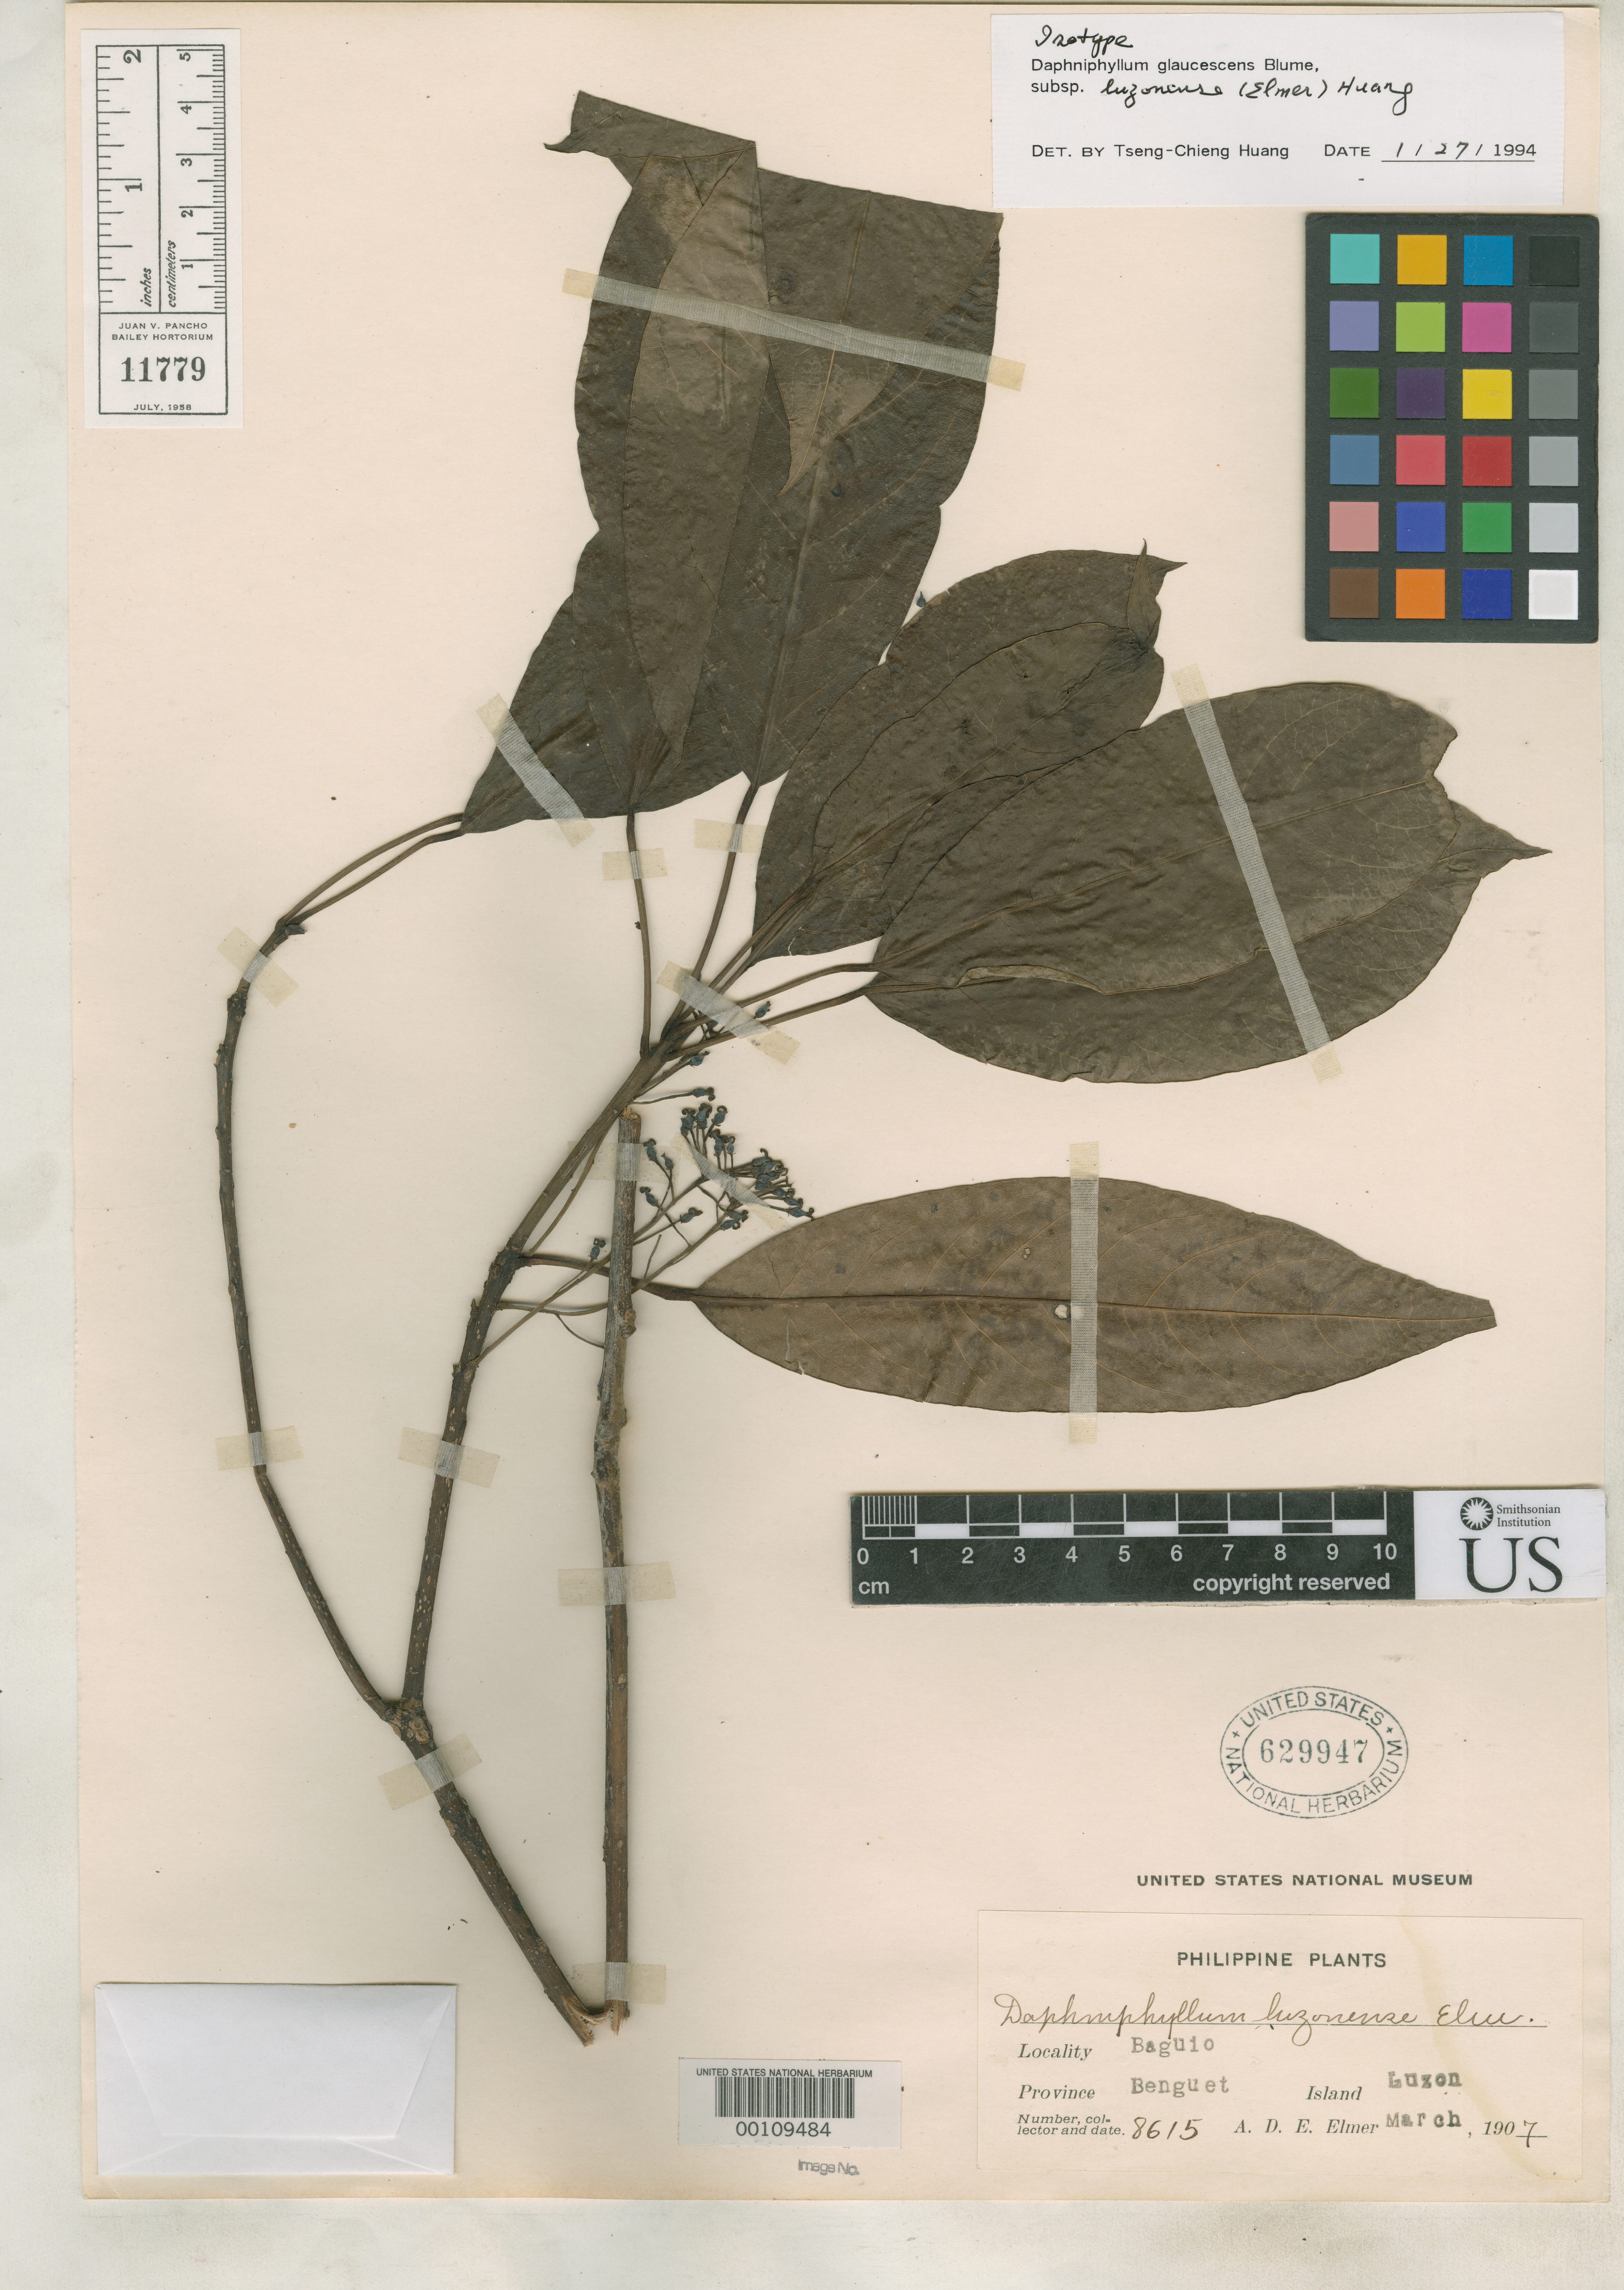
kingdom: Plantae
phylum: Tracheophyta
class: Magnoliopsida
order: Saxifragales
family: Daphniphyllaceae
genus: Daphniphyllum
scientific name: Daphniphyllum luzonense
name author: Elmer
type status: Isotype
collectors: A. D. E. Elmer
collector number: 8615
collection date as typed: Mar 1907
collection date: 1907-03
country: Philippines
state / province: Cordillera (Administrative Region)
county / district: Benguet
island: Luzon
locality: Baguio.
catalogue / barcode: US 629947